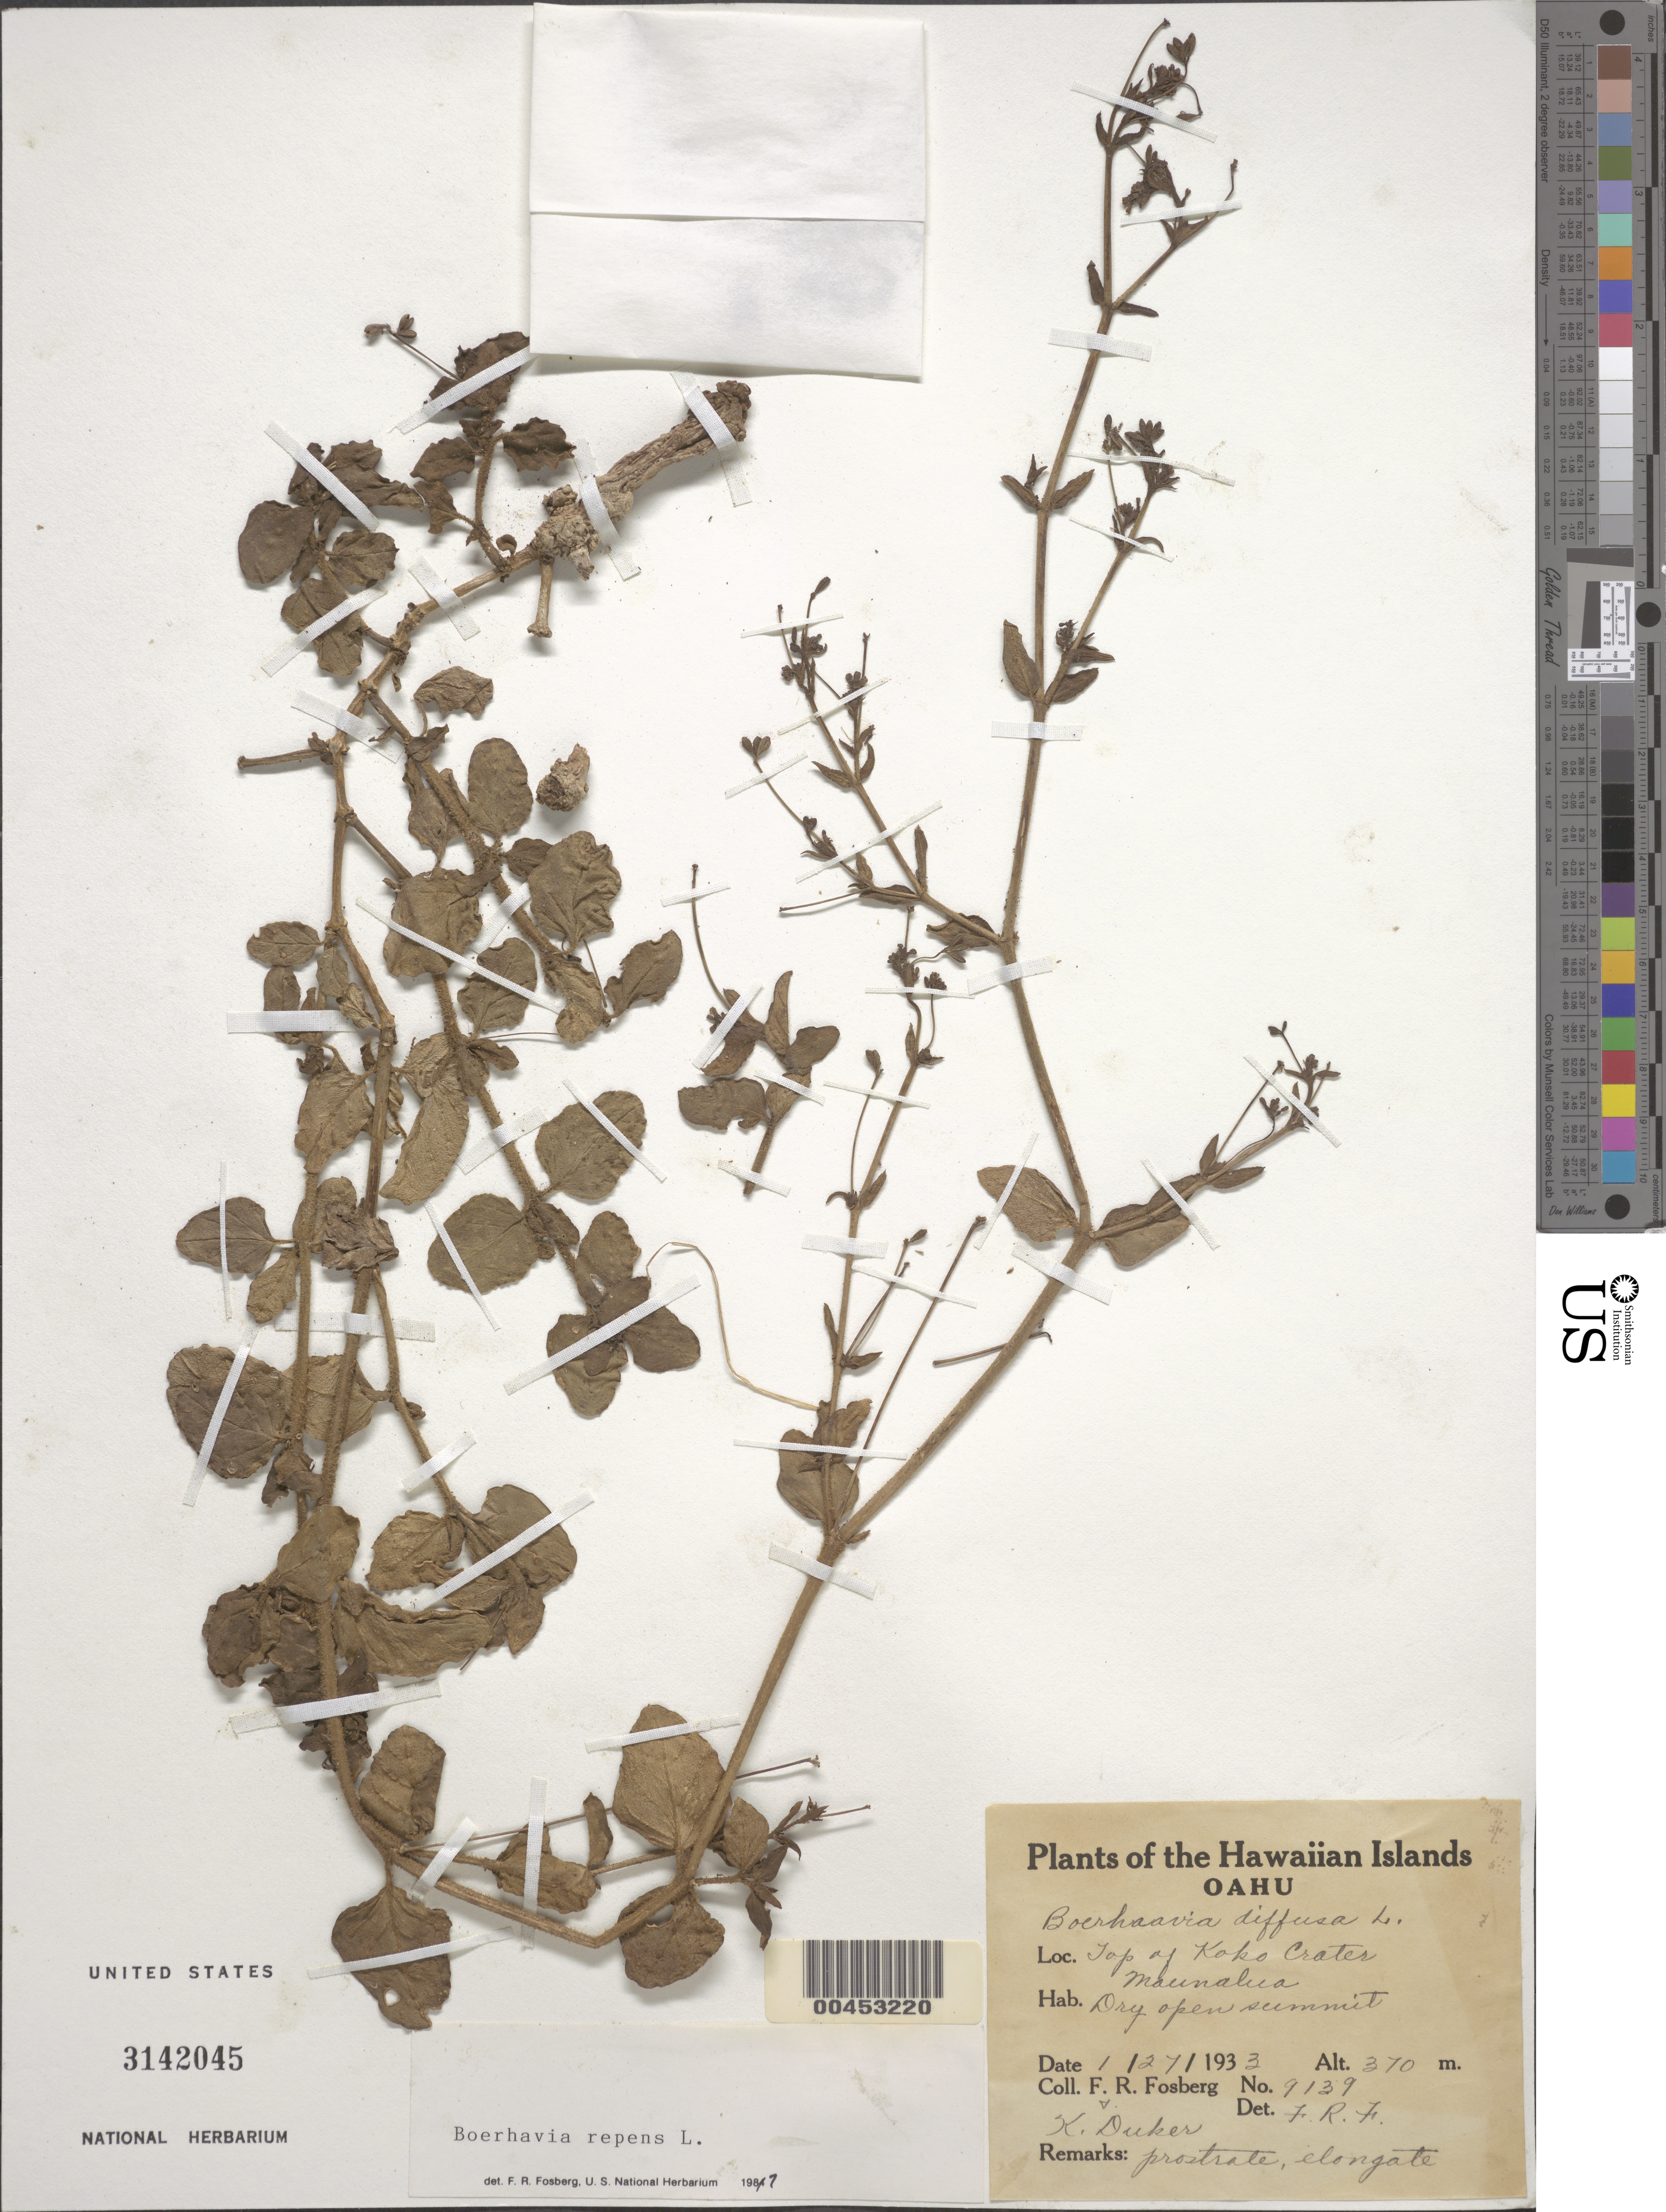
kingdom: Plantae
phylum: Tracheophyta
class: Magnoliopsida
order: Caryophyllales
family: Nyctaginaceae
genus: Boerhavia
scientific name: Boerhavia repens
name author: L.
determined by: Fosberg, F. R.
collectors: F. R. Fosberg & K. Duker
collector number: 9139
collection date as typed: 27 Jan 1933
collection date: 1933-01-27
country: United States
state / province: Hawaii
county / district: Honolulu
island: Oahu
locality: Top of Koko Crater, Maunalua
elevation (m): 370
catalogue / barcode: US 3142045